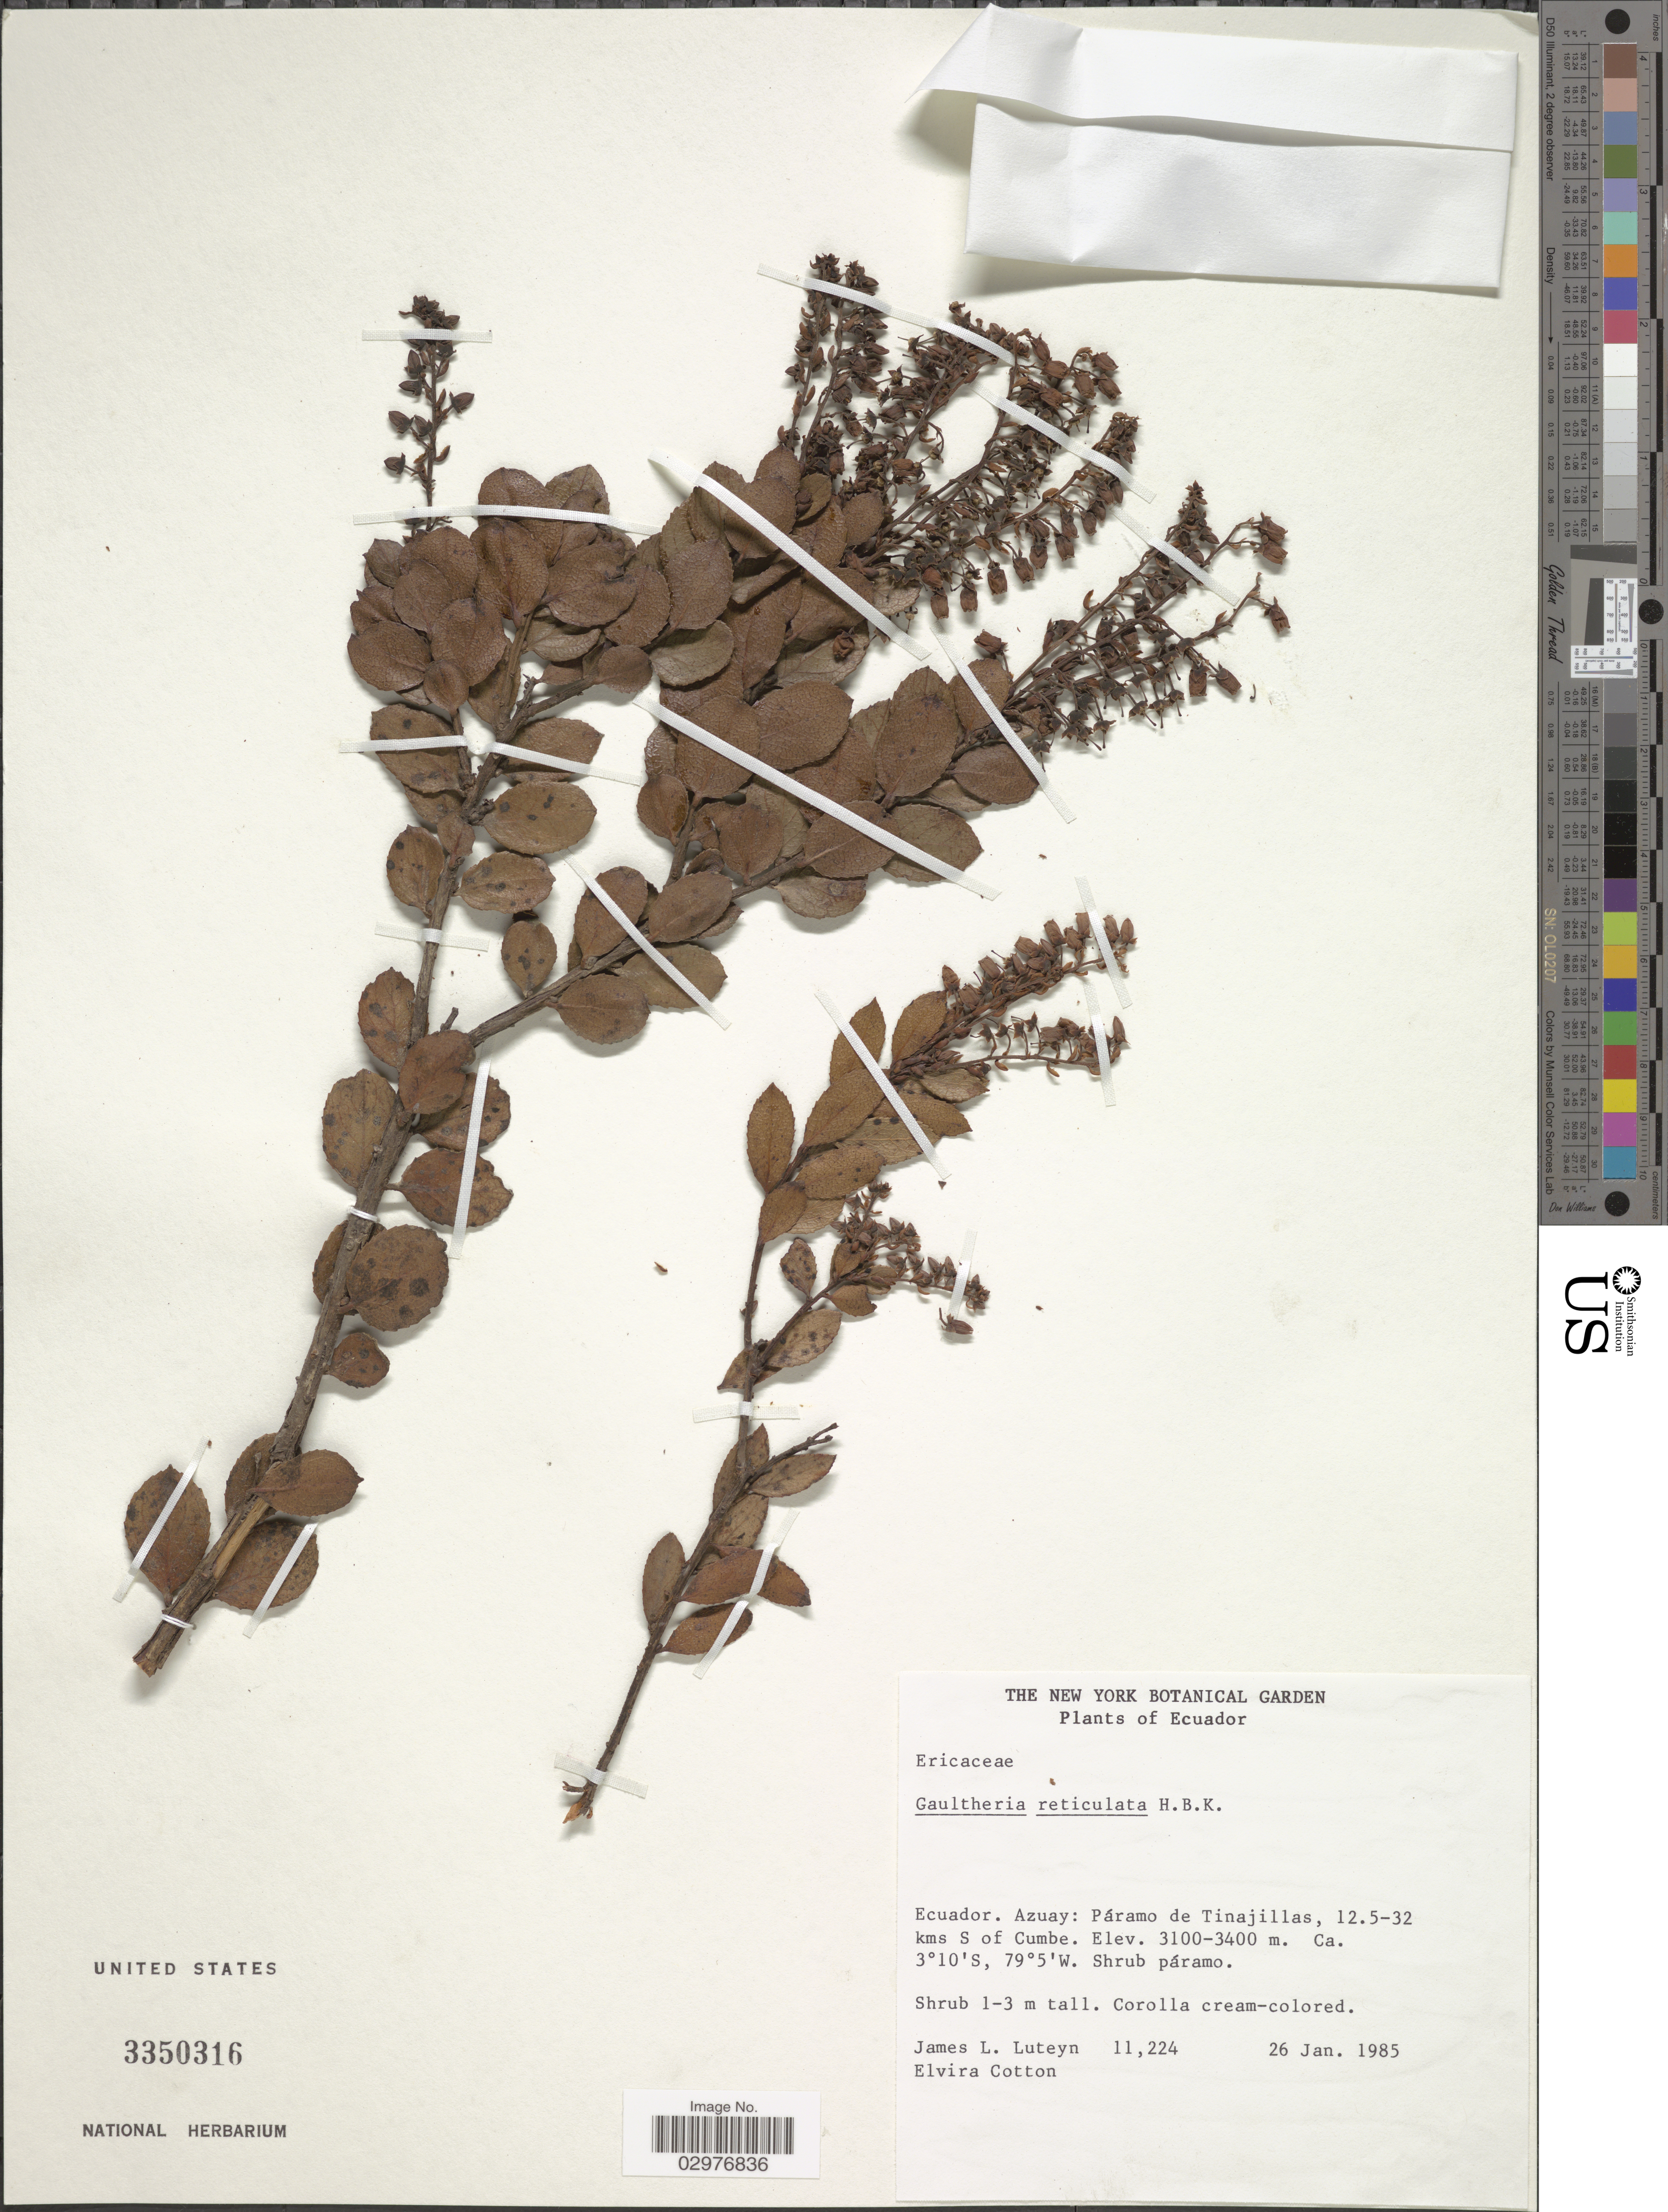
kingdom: Plantae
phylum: Tracheophyta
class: Magnoliopsida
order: Ericales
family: Ericaceae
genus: Gaultheria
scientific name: Gaultheria reticulata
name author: Kunth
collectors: J. L. Luteyn & E. Cotton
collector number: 11224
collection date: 1985-01-26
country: Ecuador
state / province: Azuay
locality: Páramo de Tinajillas, 12.5-32 kms S of Cumbe.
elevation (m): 3100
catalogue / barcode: US 3350316